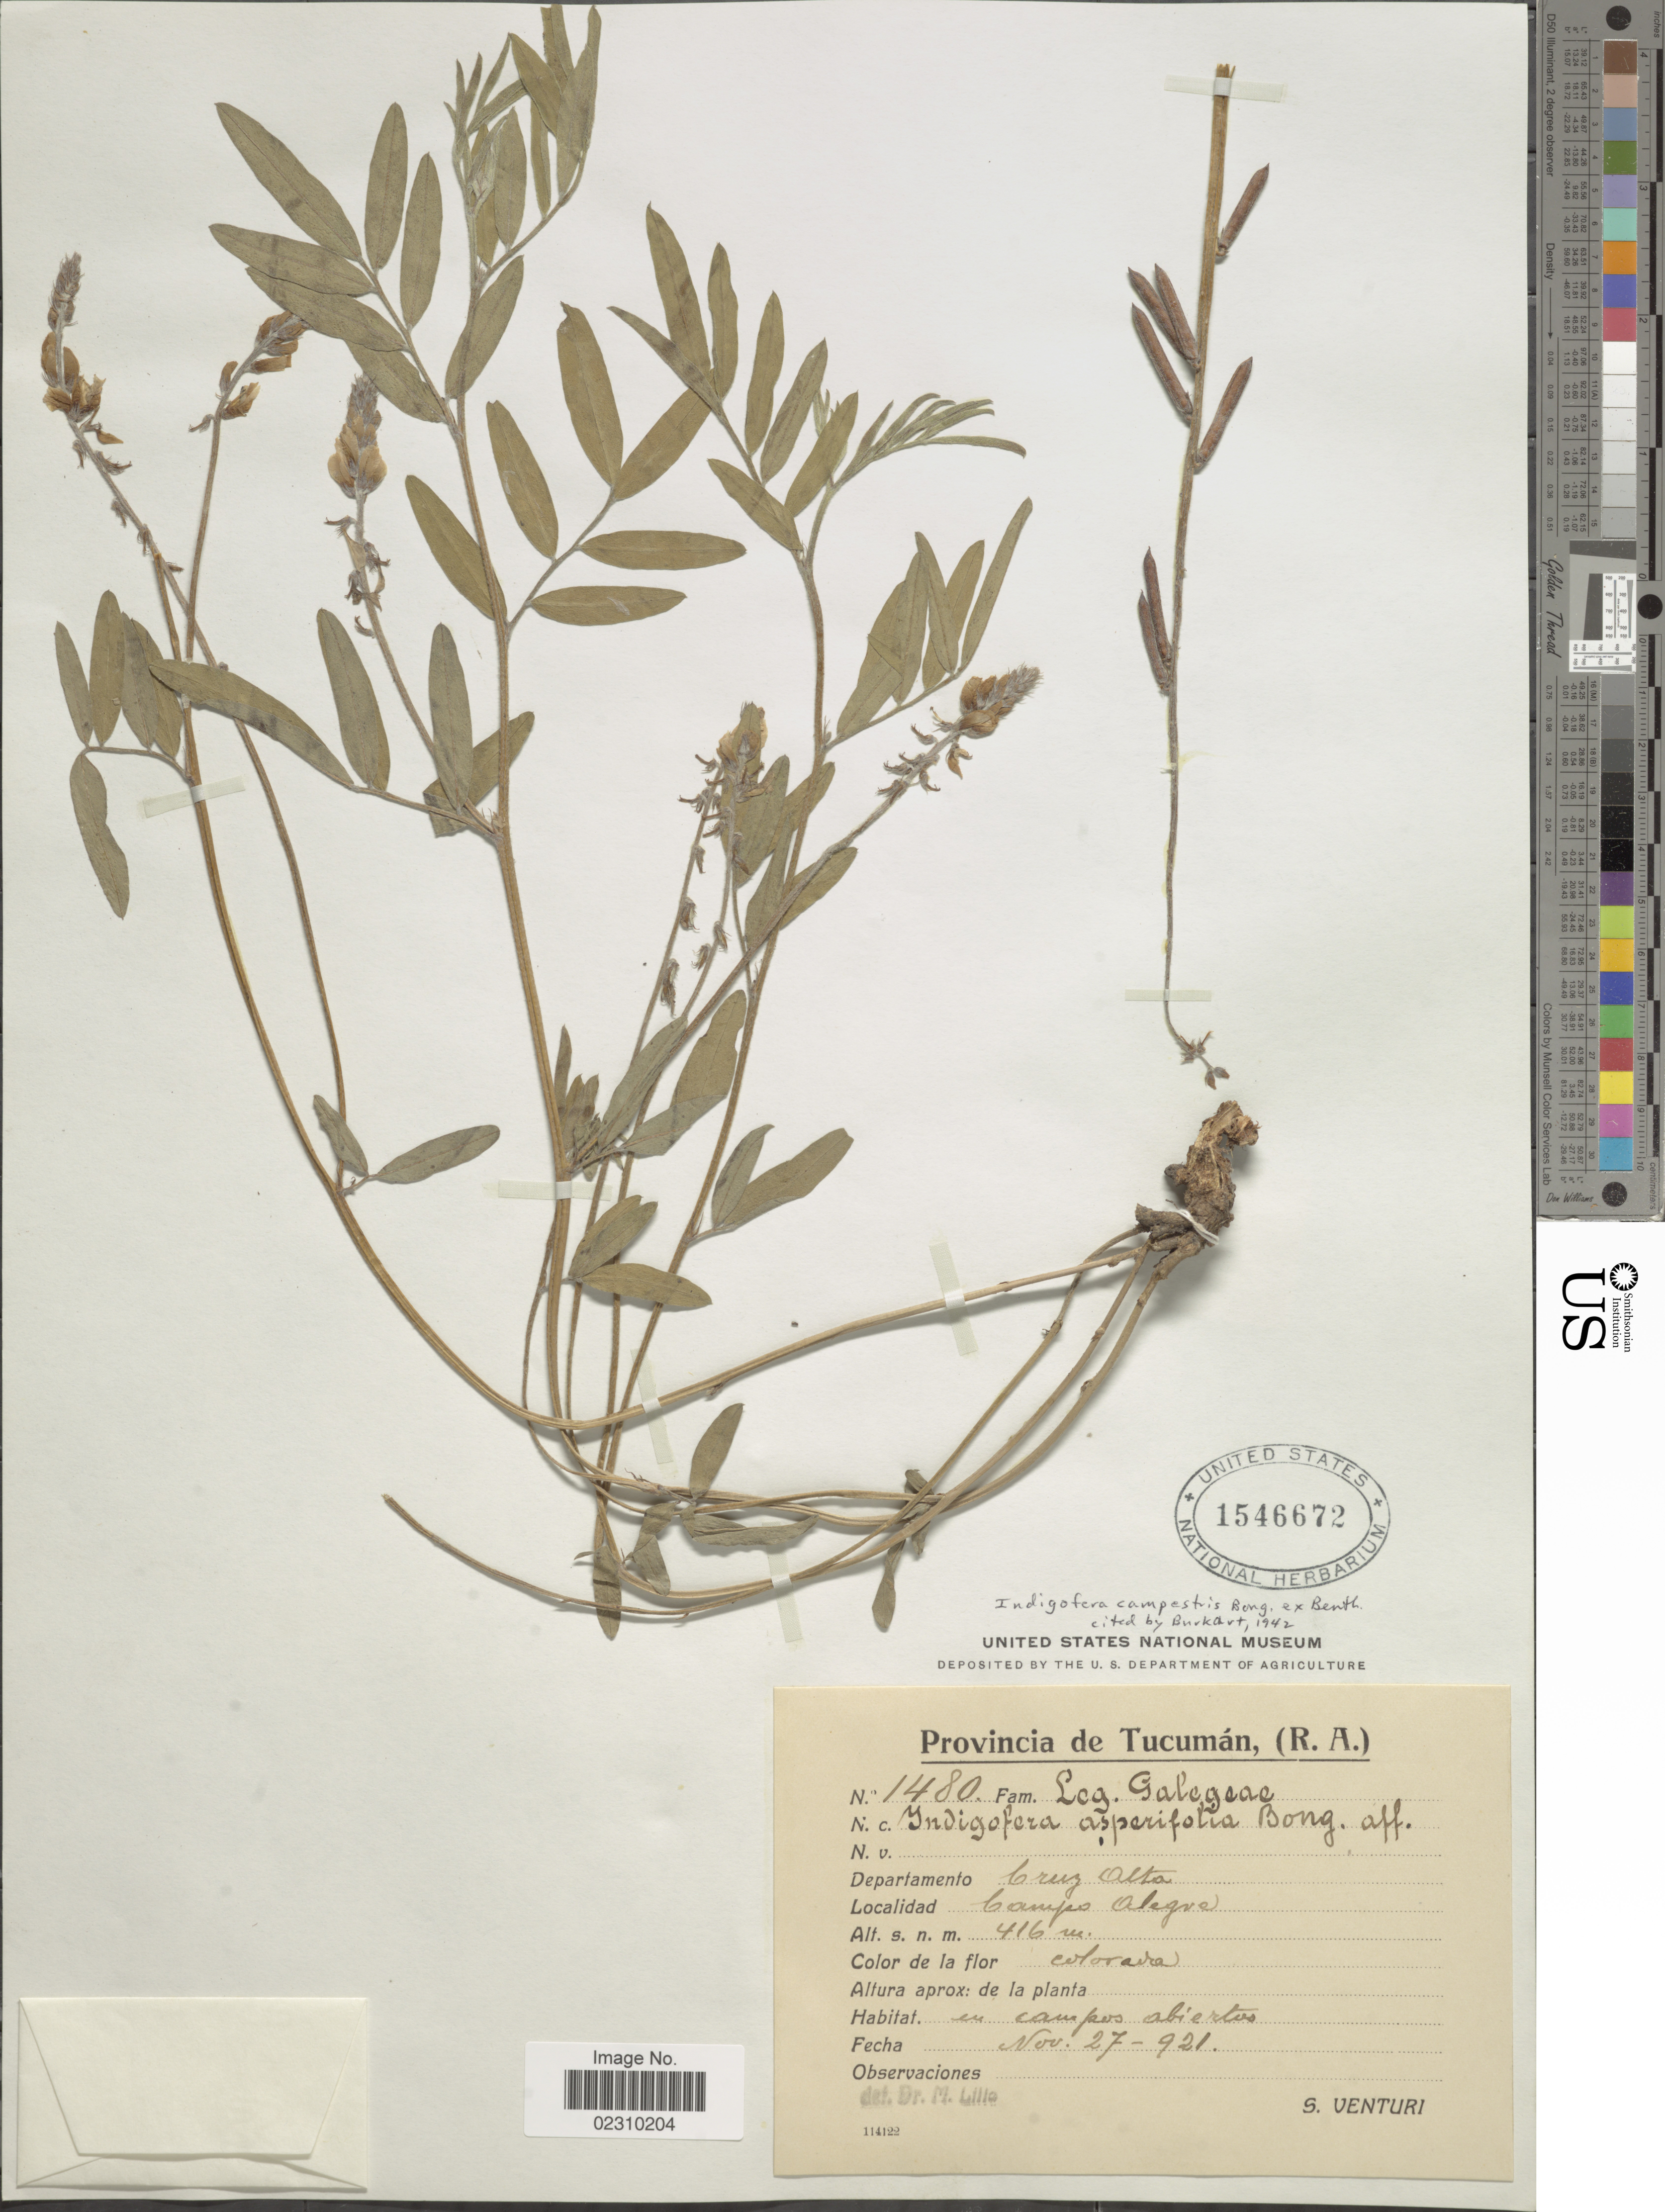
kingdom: Plantae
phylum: Tracheophyta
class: Magnoliopsida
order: Fabales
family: Fabaceae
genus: Indigofera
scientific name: Indigofera campestris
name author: Bong. ex Benth. in Mart.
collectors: S. Venturi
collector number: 1480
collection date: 1921-11-27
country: Argentina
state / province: Tucuman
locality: Provincia de Tucuman (R.A). Departamento Cruz Alta, Campos Alegre.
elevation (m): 416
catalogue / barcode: US 1546672